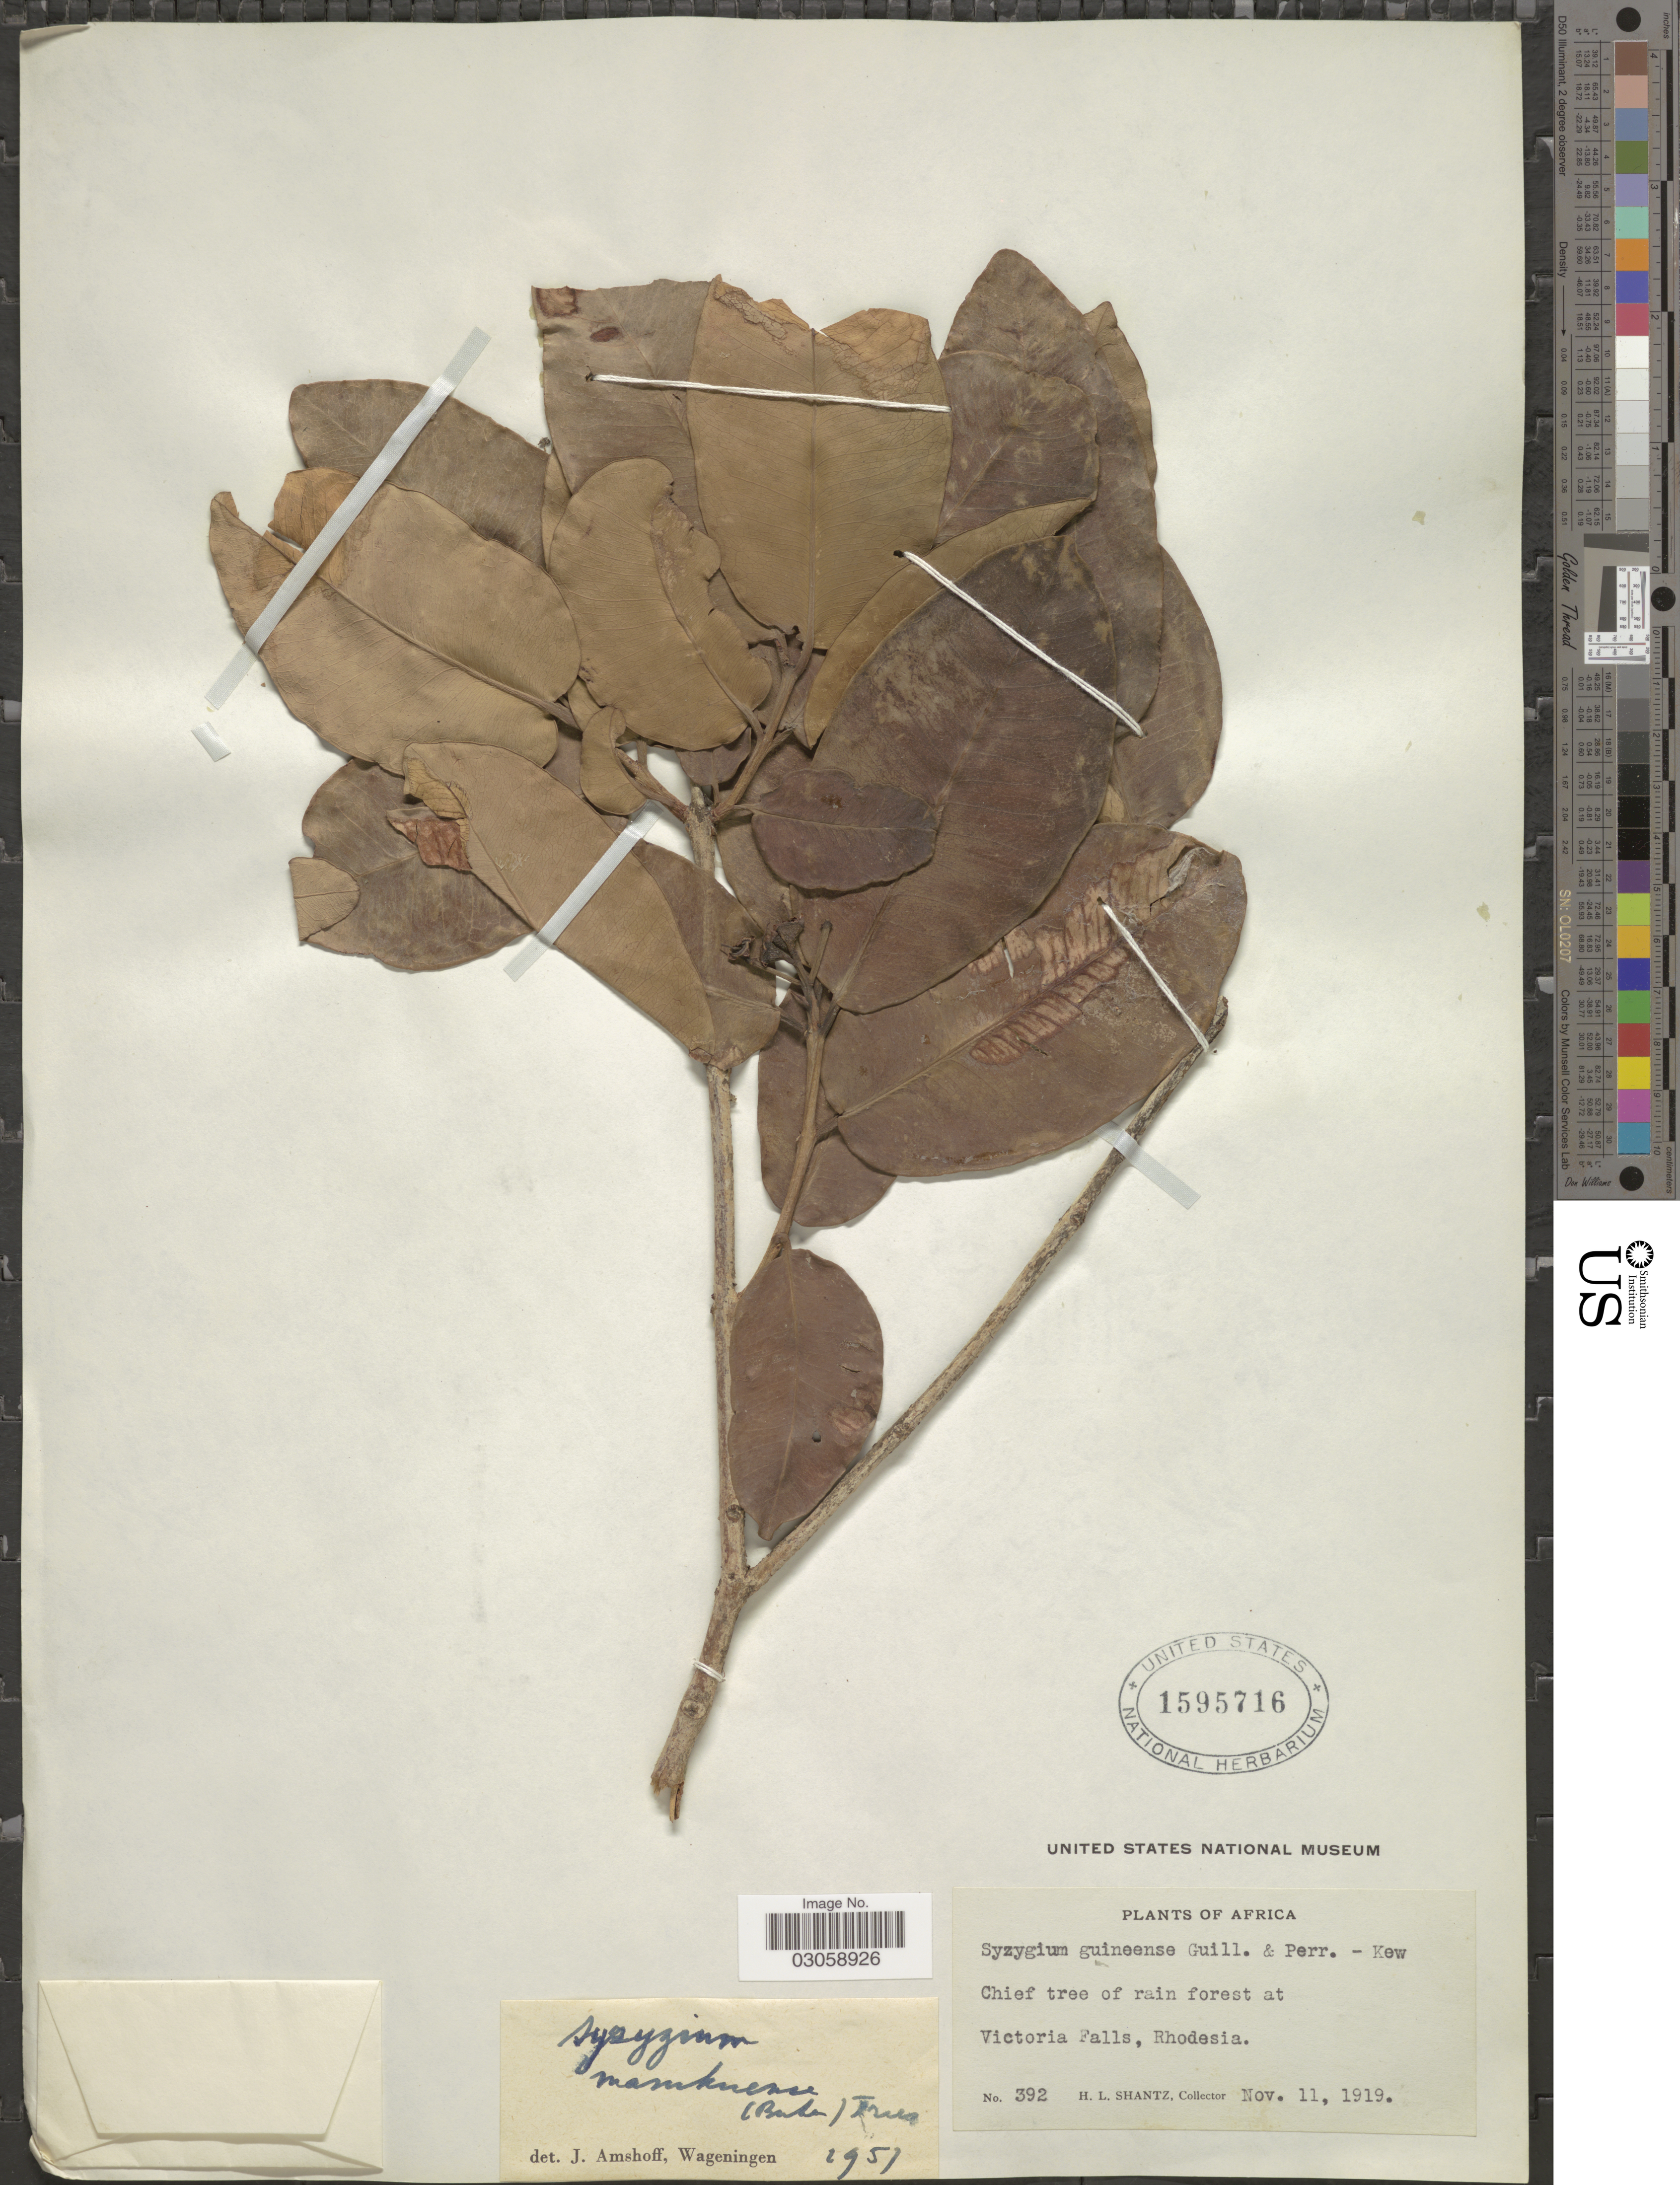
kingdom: Plantae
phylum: Tracheophyta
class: Magnoliopsida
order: Myrtales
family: Myrtaceae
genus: Syzygium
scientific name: Syzygium masukuense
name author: (Baker) R.E. Fr.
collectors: H. Shantz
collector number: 392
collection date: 1919-11-11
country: Zimbabwe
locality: Victoria Falls, Rhodesia.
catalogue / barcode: US 1595716